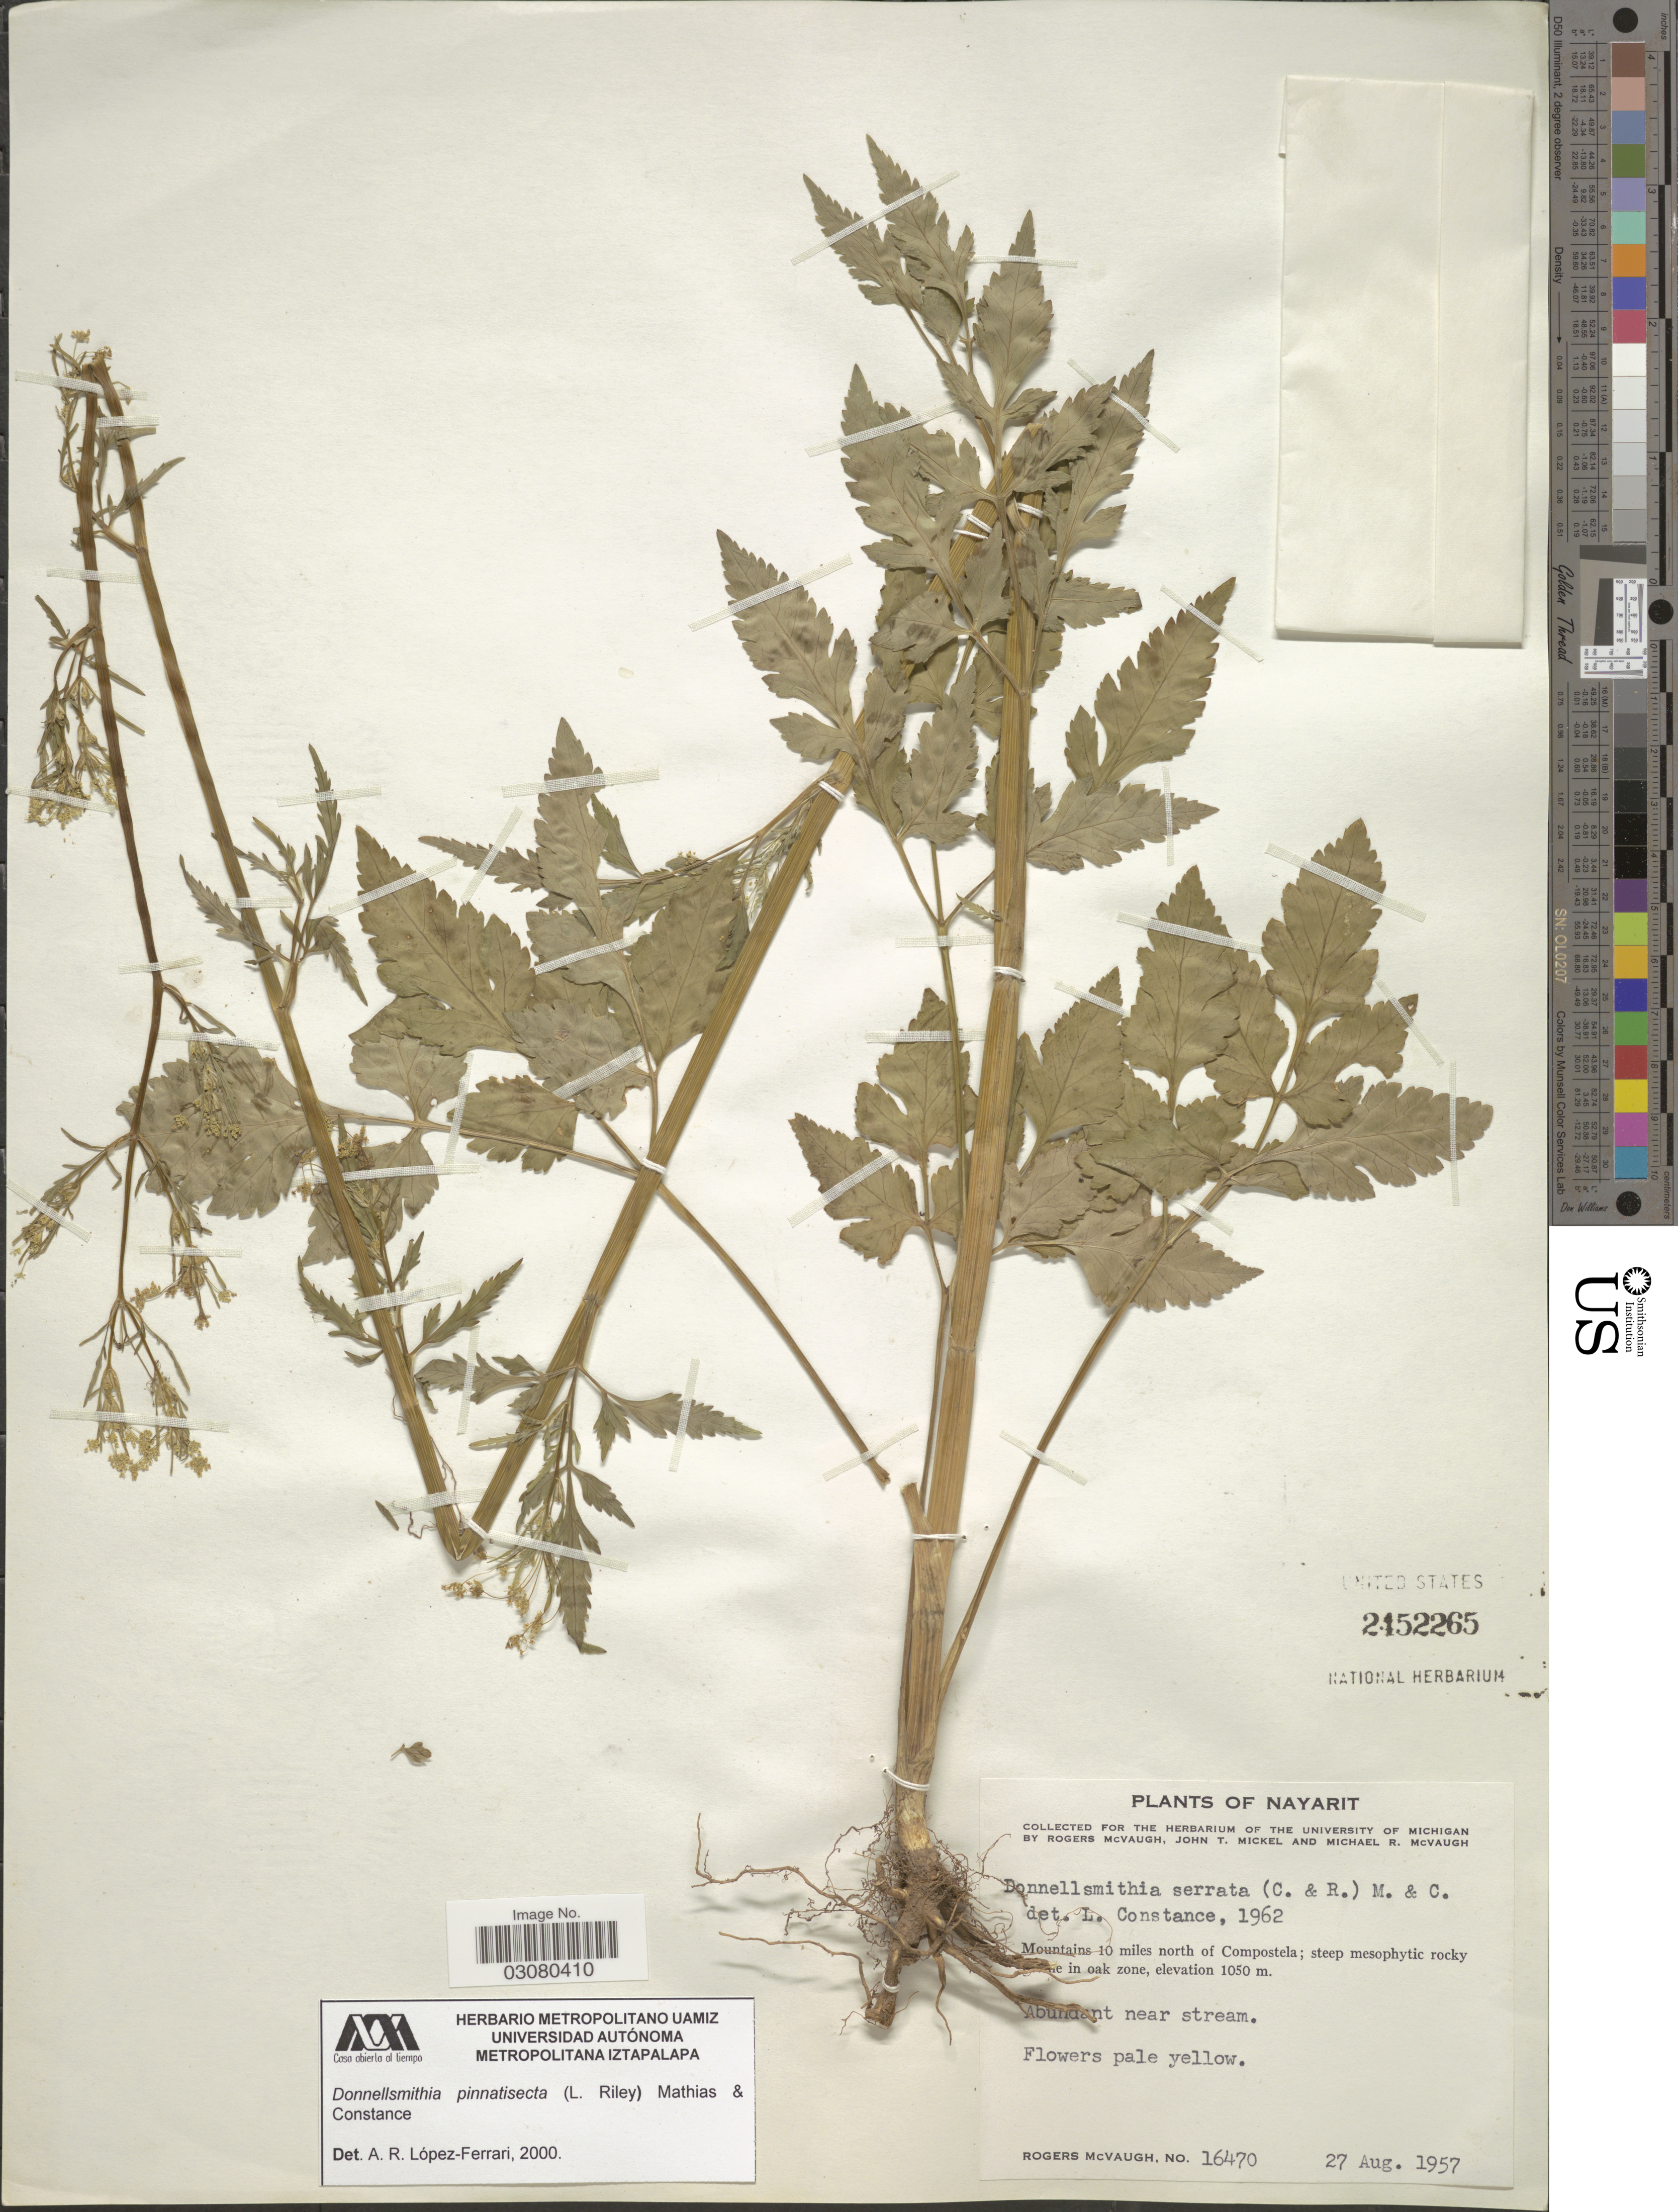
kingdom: Plantae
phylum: Tracheophyta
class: Magnoliopsida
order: Apiales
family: Apiaceae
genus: Donnellsmithia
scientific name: Donnellsmithia pinnatisecta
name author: (L. Riley) Mathias & Constance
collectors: R. McVaugh, J. T. Mickel & M. R. McVaugh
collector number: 16470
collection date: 1957-08-27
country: Mexico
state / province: Nayarit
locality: Mountains 10 miles north of Compostela.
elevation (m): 1050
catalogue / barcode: US 2452265